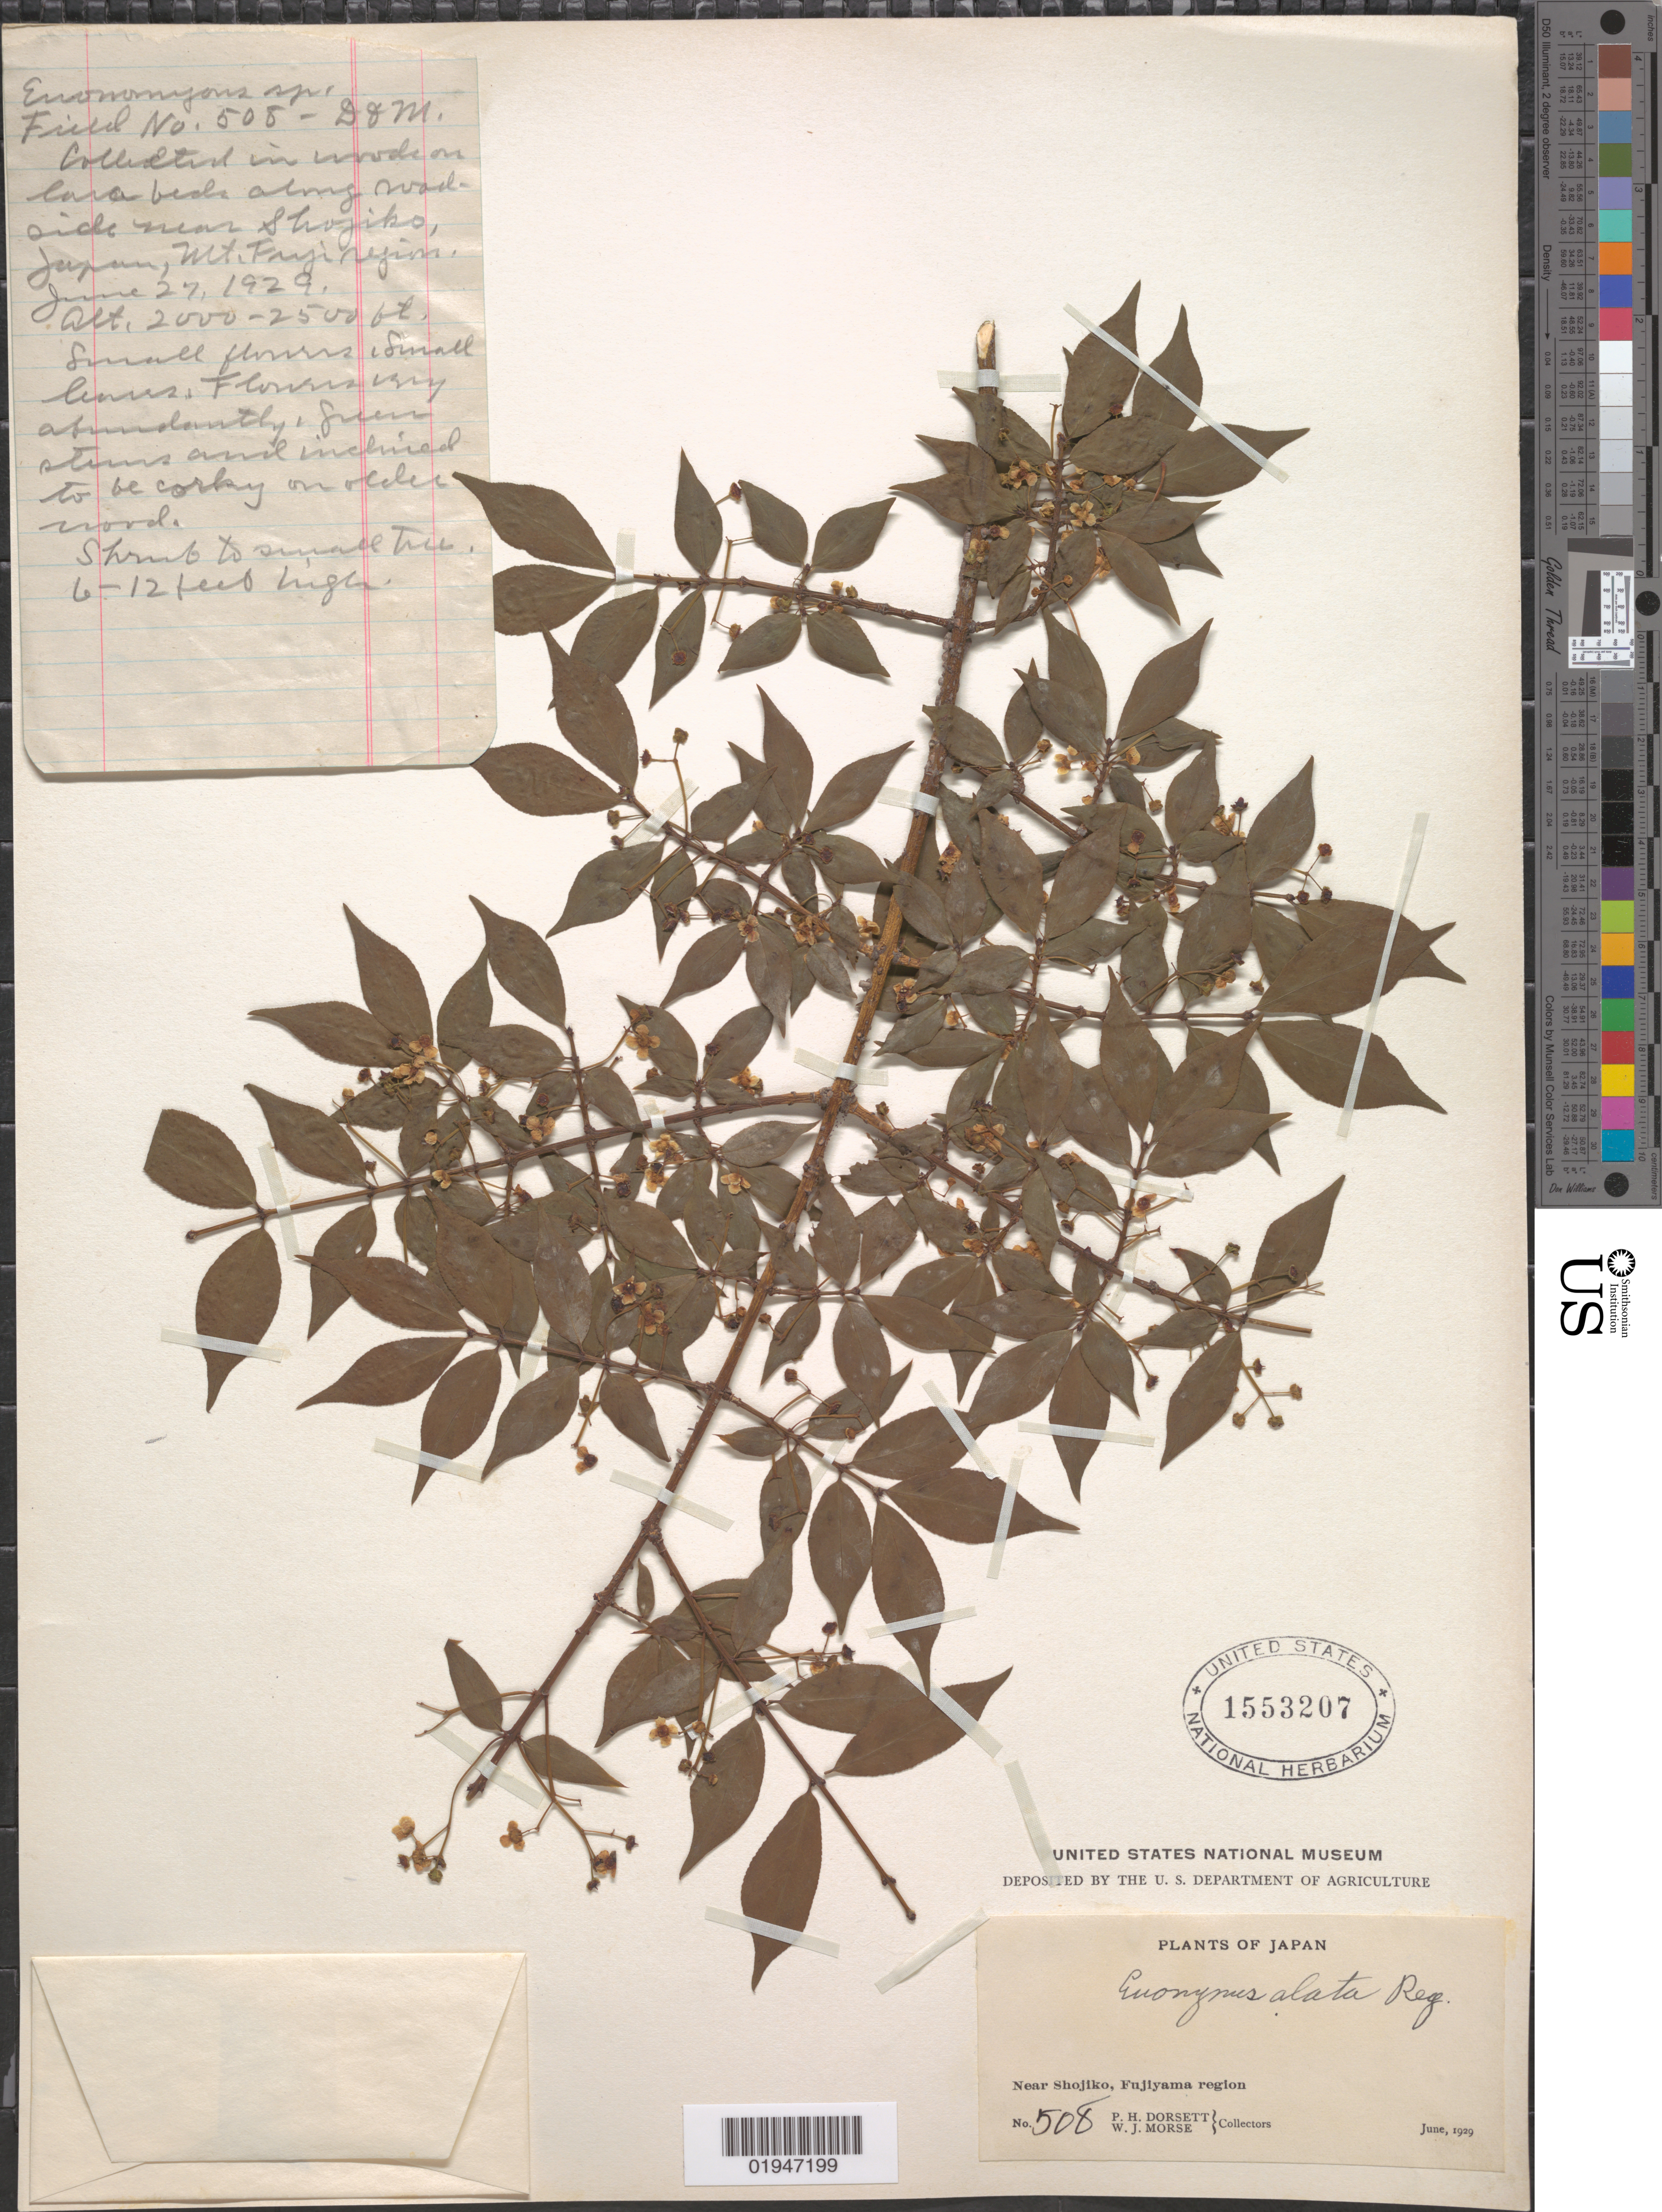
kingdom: Plantae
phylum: Tracheophyta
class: Magnoliopsida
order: Celastrales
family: Celastraceae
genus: Euonymus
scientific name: Euonymus alatus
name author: (Thunb.) Siebold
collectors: P. H. Dorsett & W. J. Morse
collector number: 508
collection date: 1929-06-27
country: Japan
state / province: Yamanasi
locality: Fujiyama region, near Shojiko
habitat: In woods on lava beds along roadside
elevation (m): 610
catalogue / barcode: US 1553207